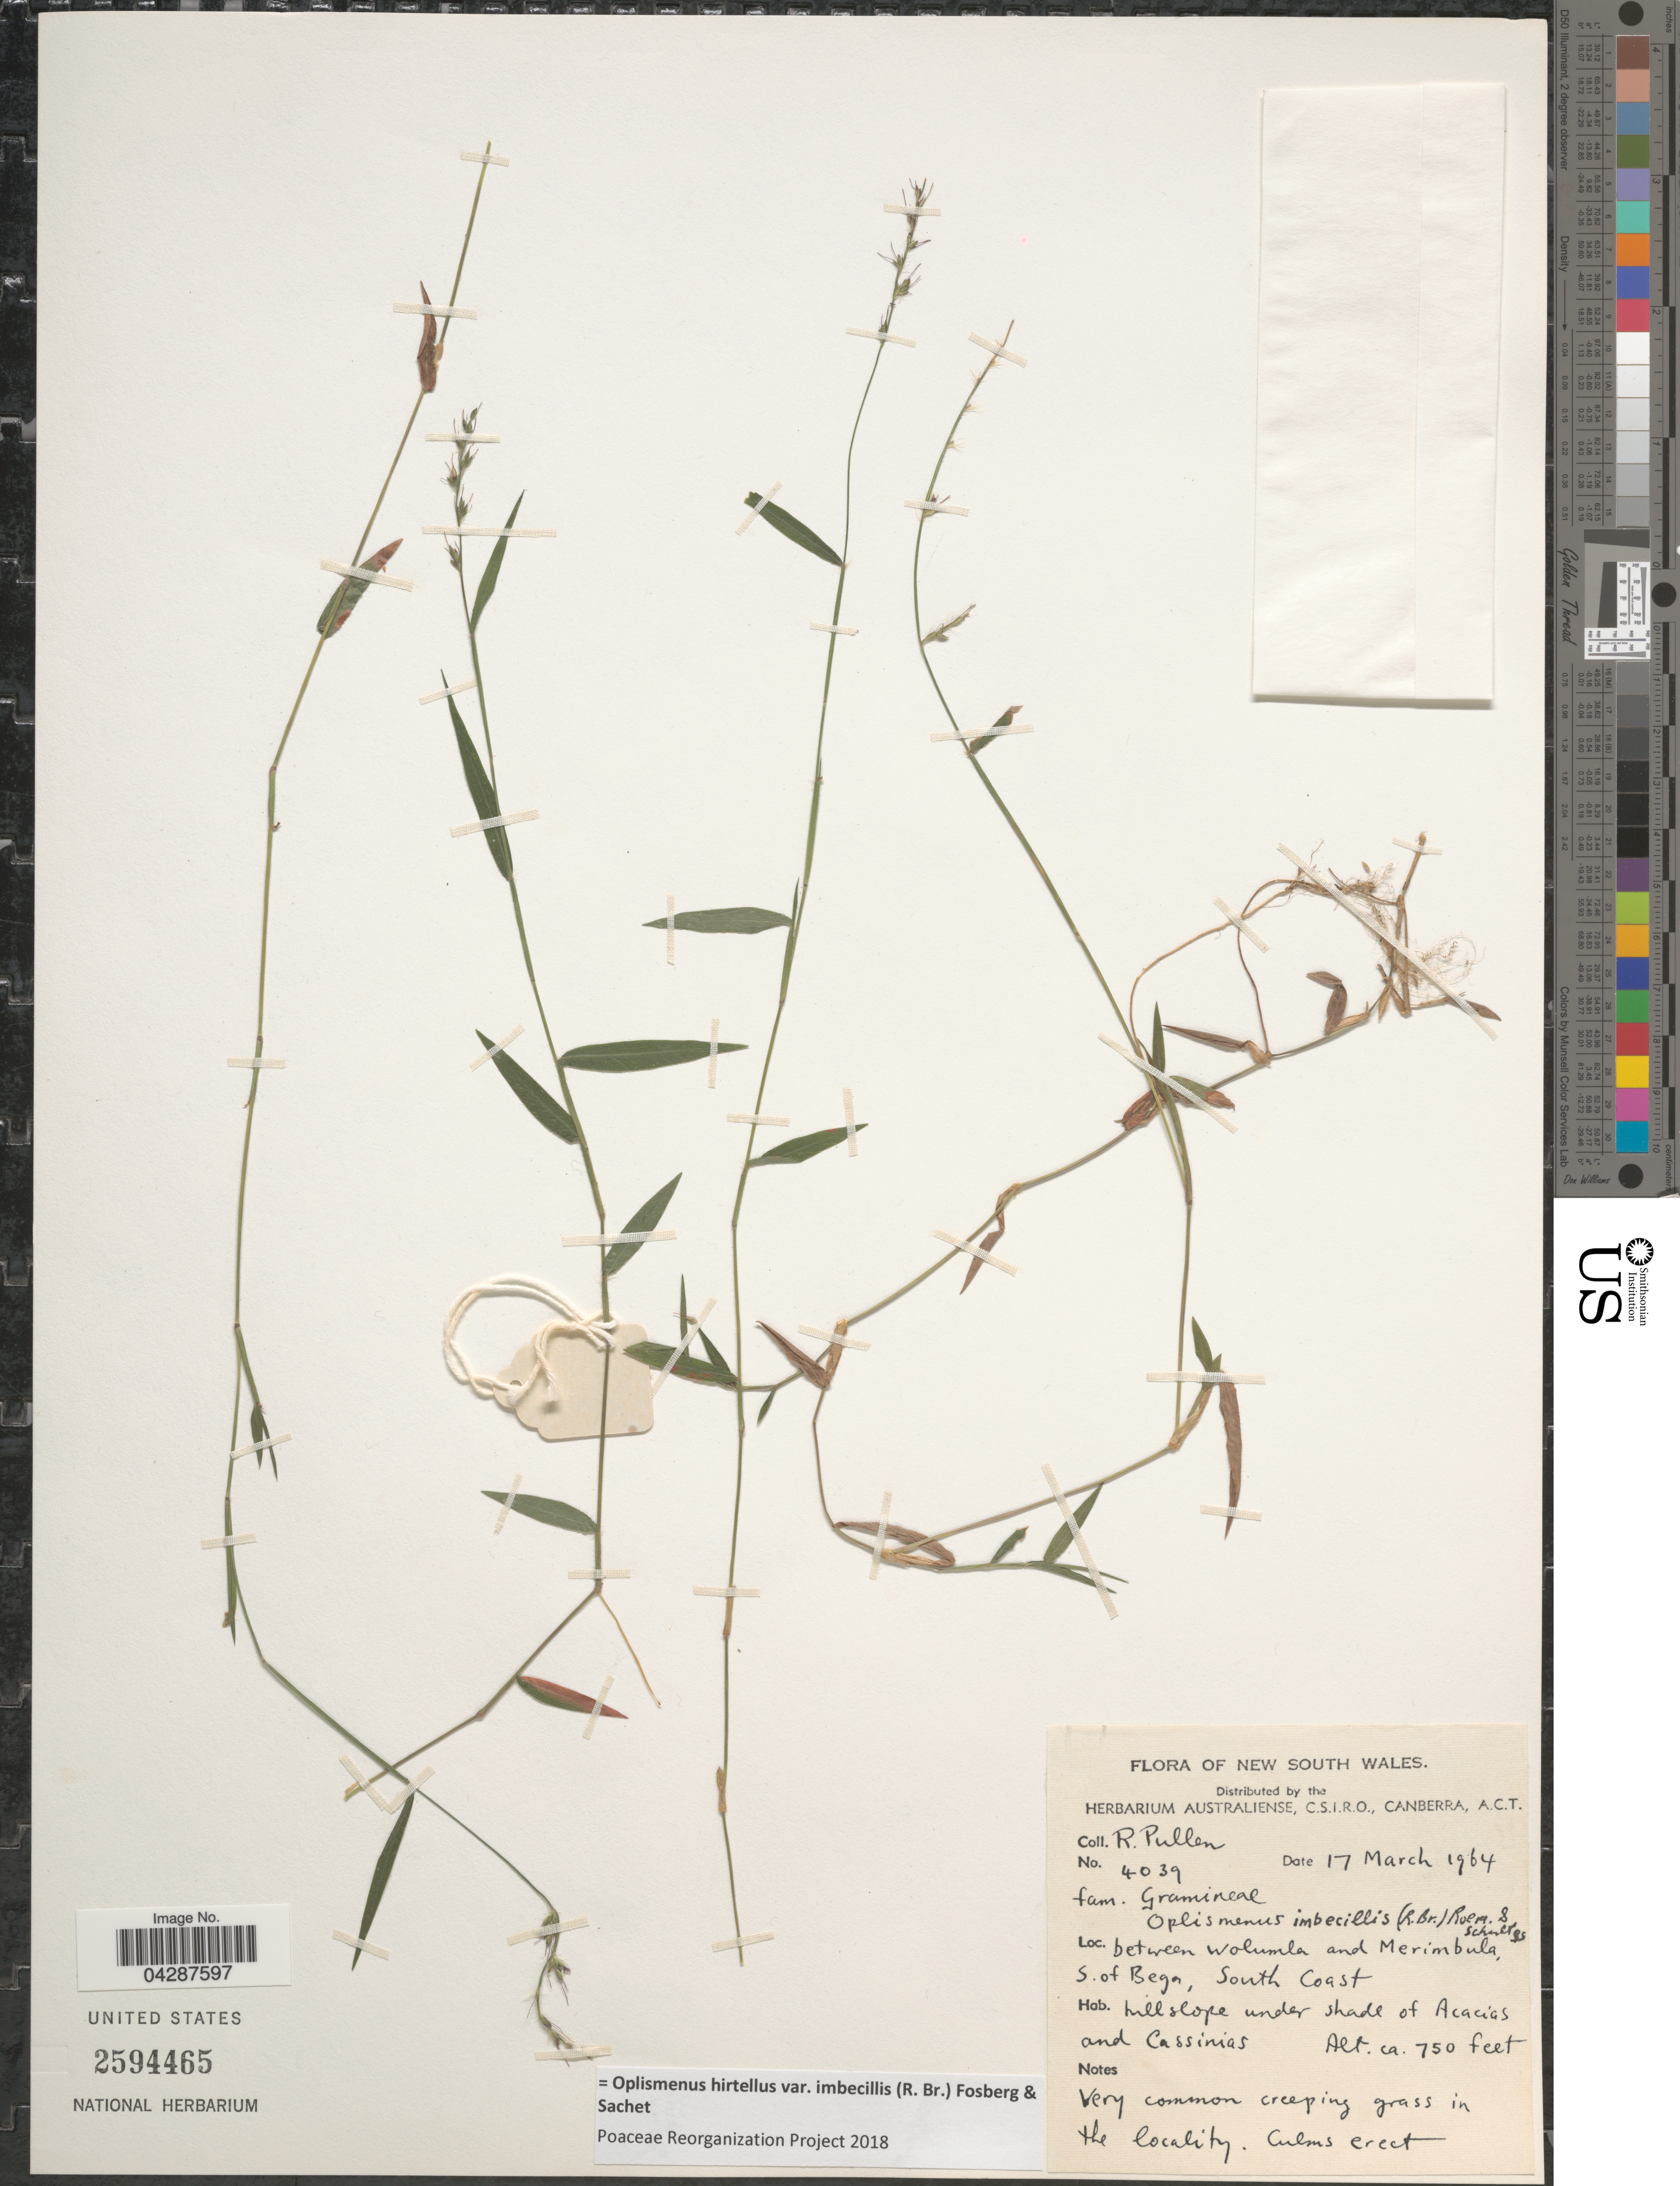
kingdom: Plantae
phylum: Tracheophyta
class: Liliopsida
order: Poales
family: Poaceae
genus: Oplismenus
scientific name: Oplismenus hirtellus var. imbecillis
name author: (R. Br.) Fosberg & Sachet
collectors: R. Pullen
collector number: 4039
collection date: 1964-03-17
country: Australia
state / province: New South Wales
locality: Between Wolumba and Merimbula, S. of Bega, South Coast.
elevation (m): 229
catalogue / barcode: US 2594465